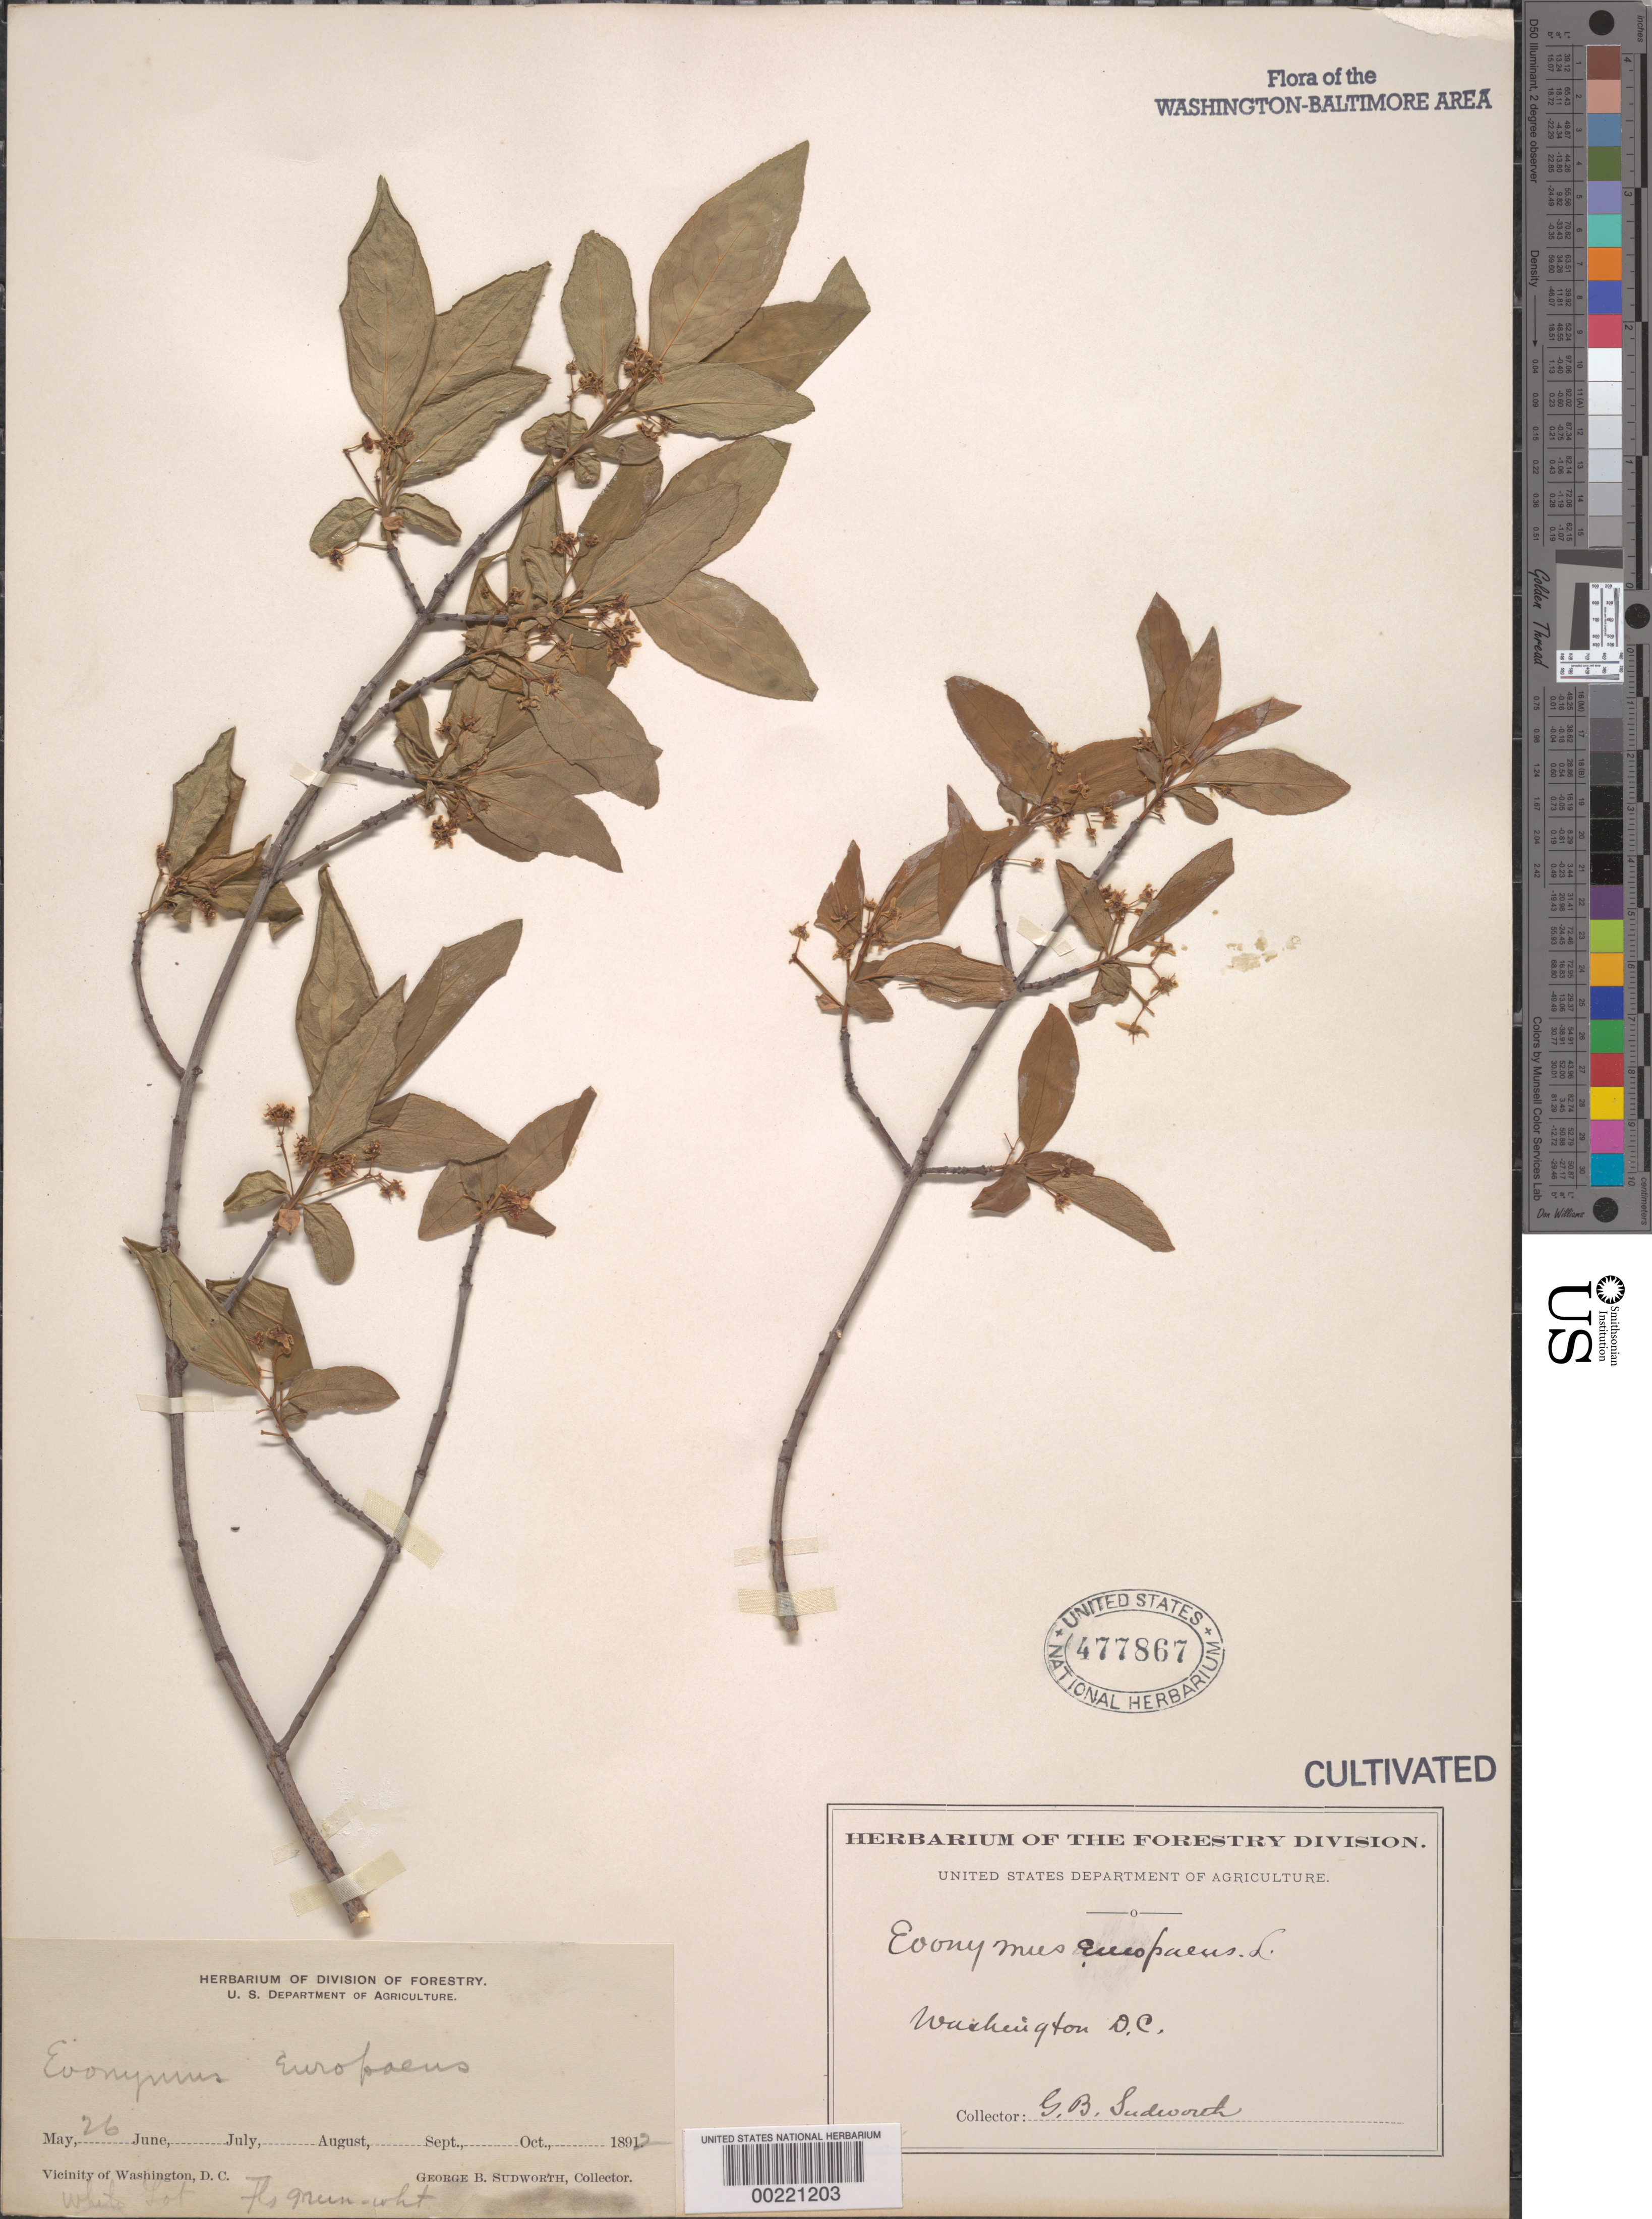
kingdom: Plantae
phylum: Tracheophyta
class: Magnoliopsida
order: Celastrales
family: Celastraceae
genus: Euonymus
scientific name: Euonymus europaeus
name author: L.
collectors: G. B. Sudworth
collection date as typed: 26 May 1892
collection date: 1892-05-26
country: United States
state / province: District of Columbia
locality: White Lot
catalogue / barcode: US 477867